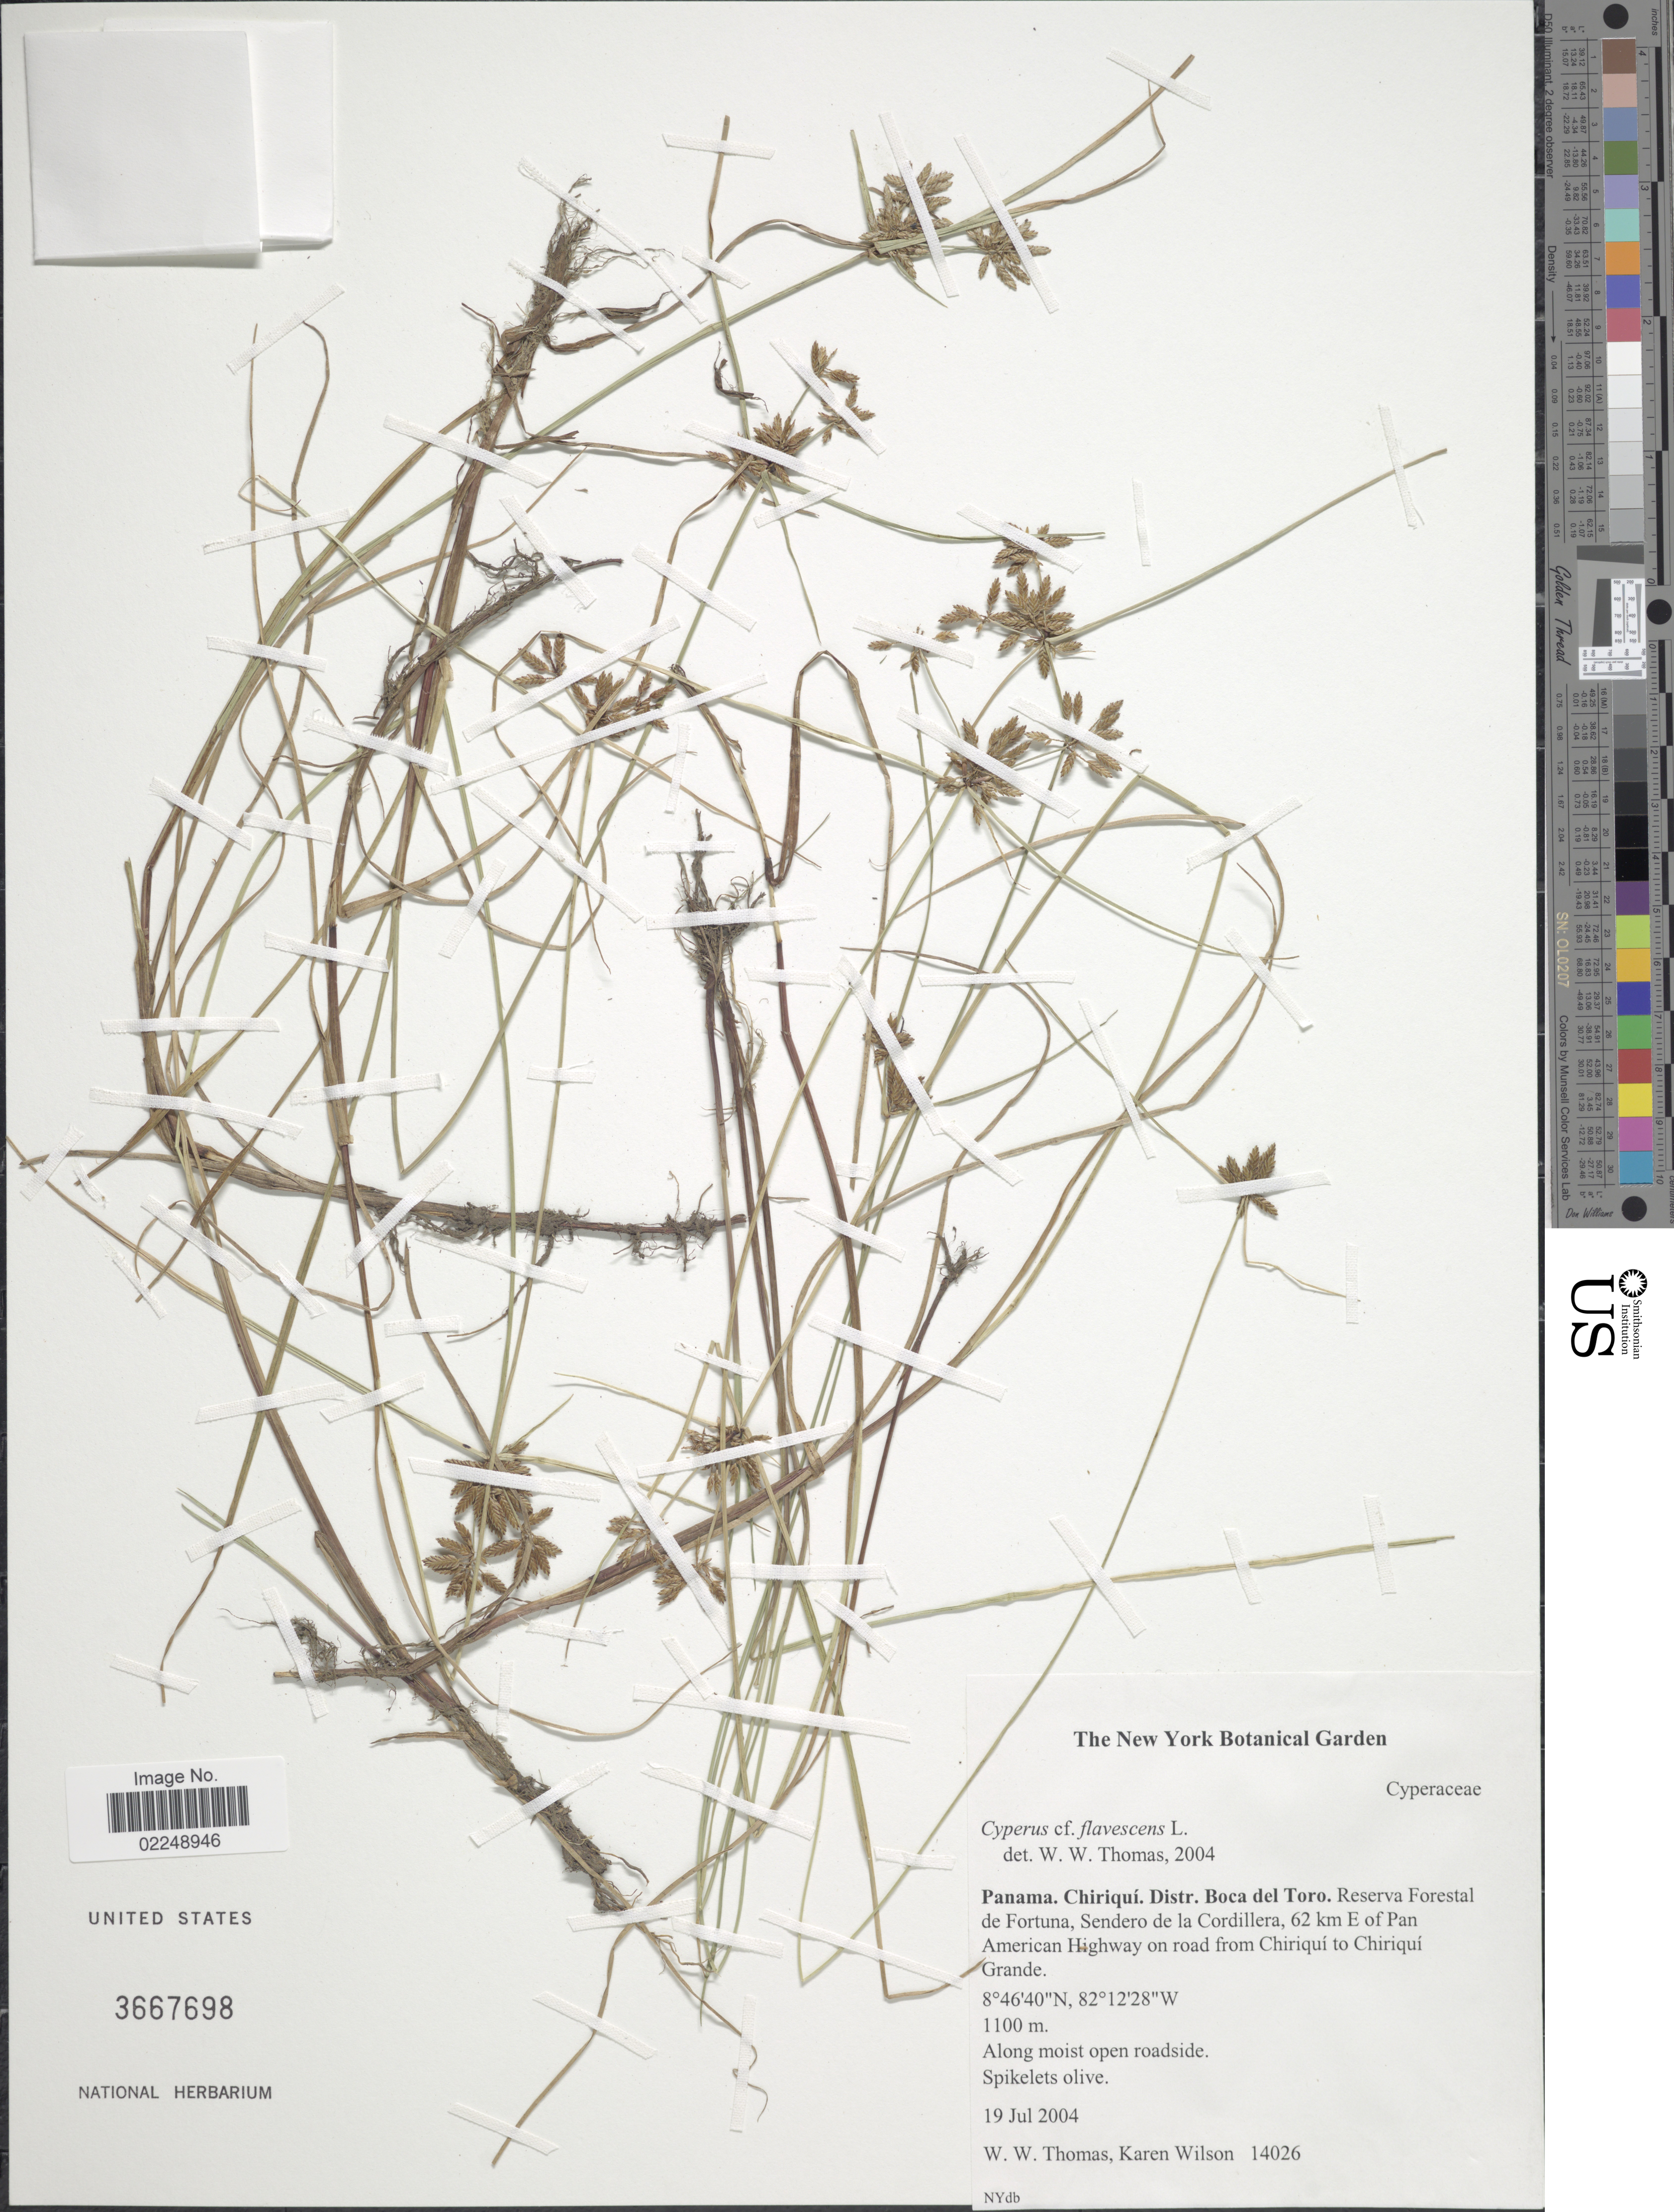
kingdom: Plantae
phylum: Tracheophyta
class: Liliopsida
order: Poales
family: Cyperaceae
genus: Cyperus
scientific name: Cyperus flavescens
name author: L.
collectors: W. W. Thomas & K. L. Wilson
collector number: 14026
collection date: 2004-07-19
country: Panama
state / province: Chiriqui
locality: Distr. Boca del Toro. Reserva Forestal de Fortuna, Sendero de la Cordillera, 62 km E of Pan American Highway on road from Chiriqui to Chiriqui Grande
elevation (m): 1100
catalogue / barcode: US 3667698